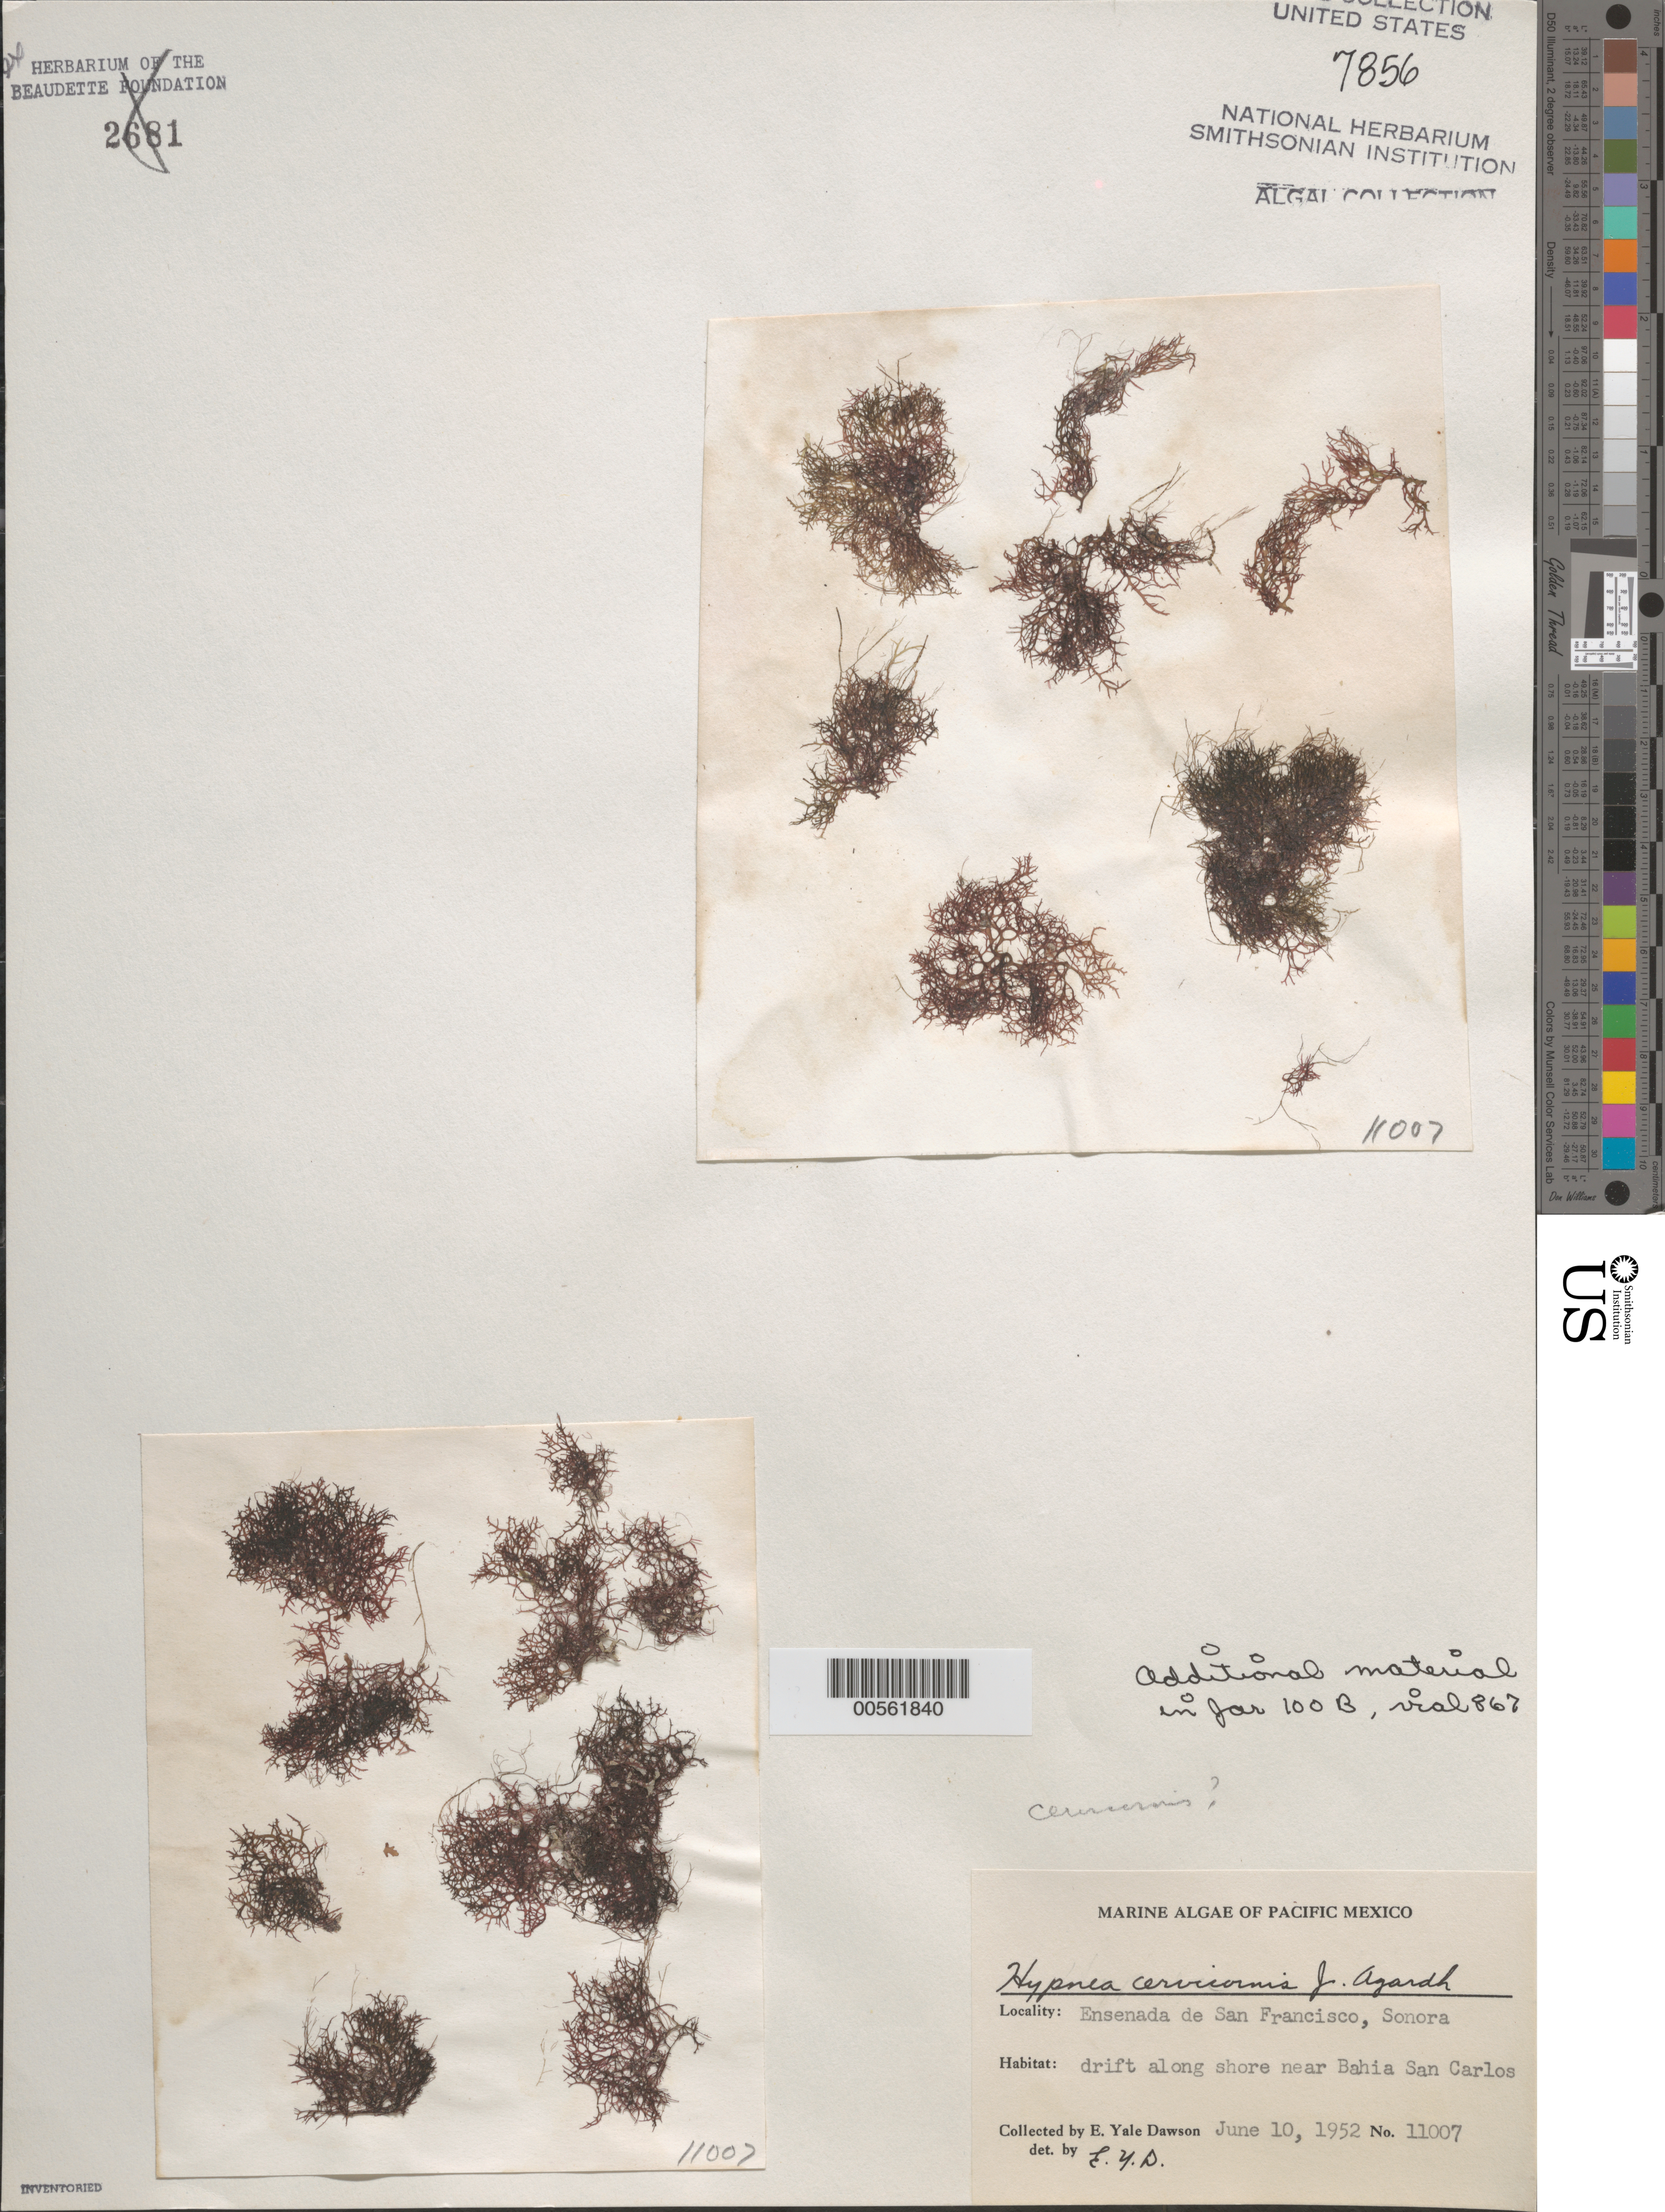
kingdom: Plantae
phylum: Rhodophyta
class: Florideophyceae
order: Gigartinales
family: Cystocloniaceae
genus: Hypnea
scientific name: Hypnea cervicornis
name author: J. Agardh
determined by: Dawson, E. Y.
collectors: E. Y. Dawson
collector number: EYD 11007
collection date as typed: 10 Jun 1952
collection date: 1952-06-10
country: Mexico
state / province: Sonora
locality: Ensenada de San Francisco, near Bahia San Carlos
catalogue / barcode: US 7856